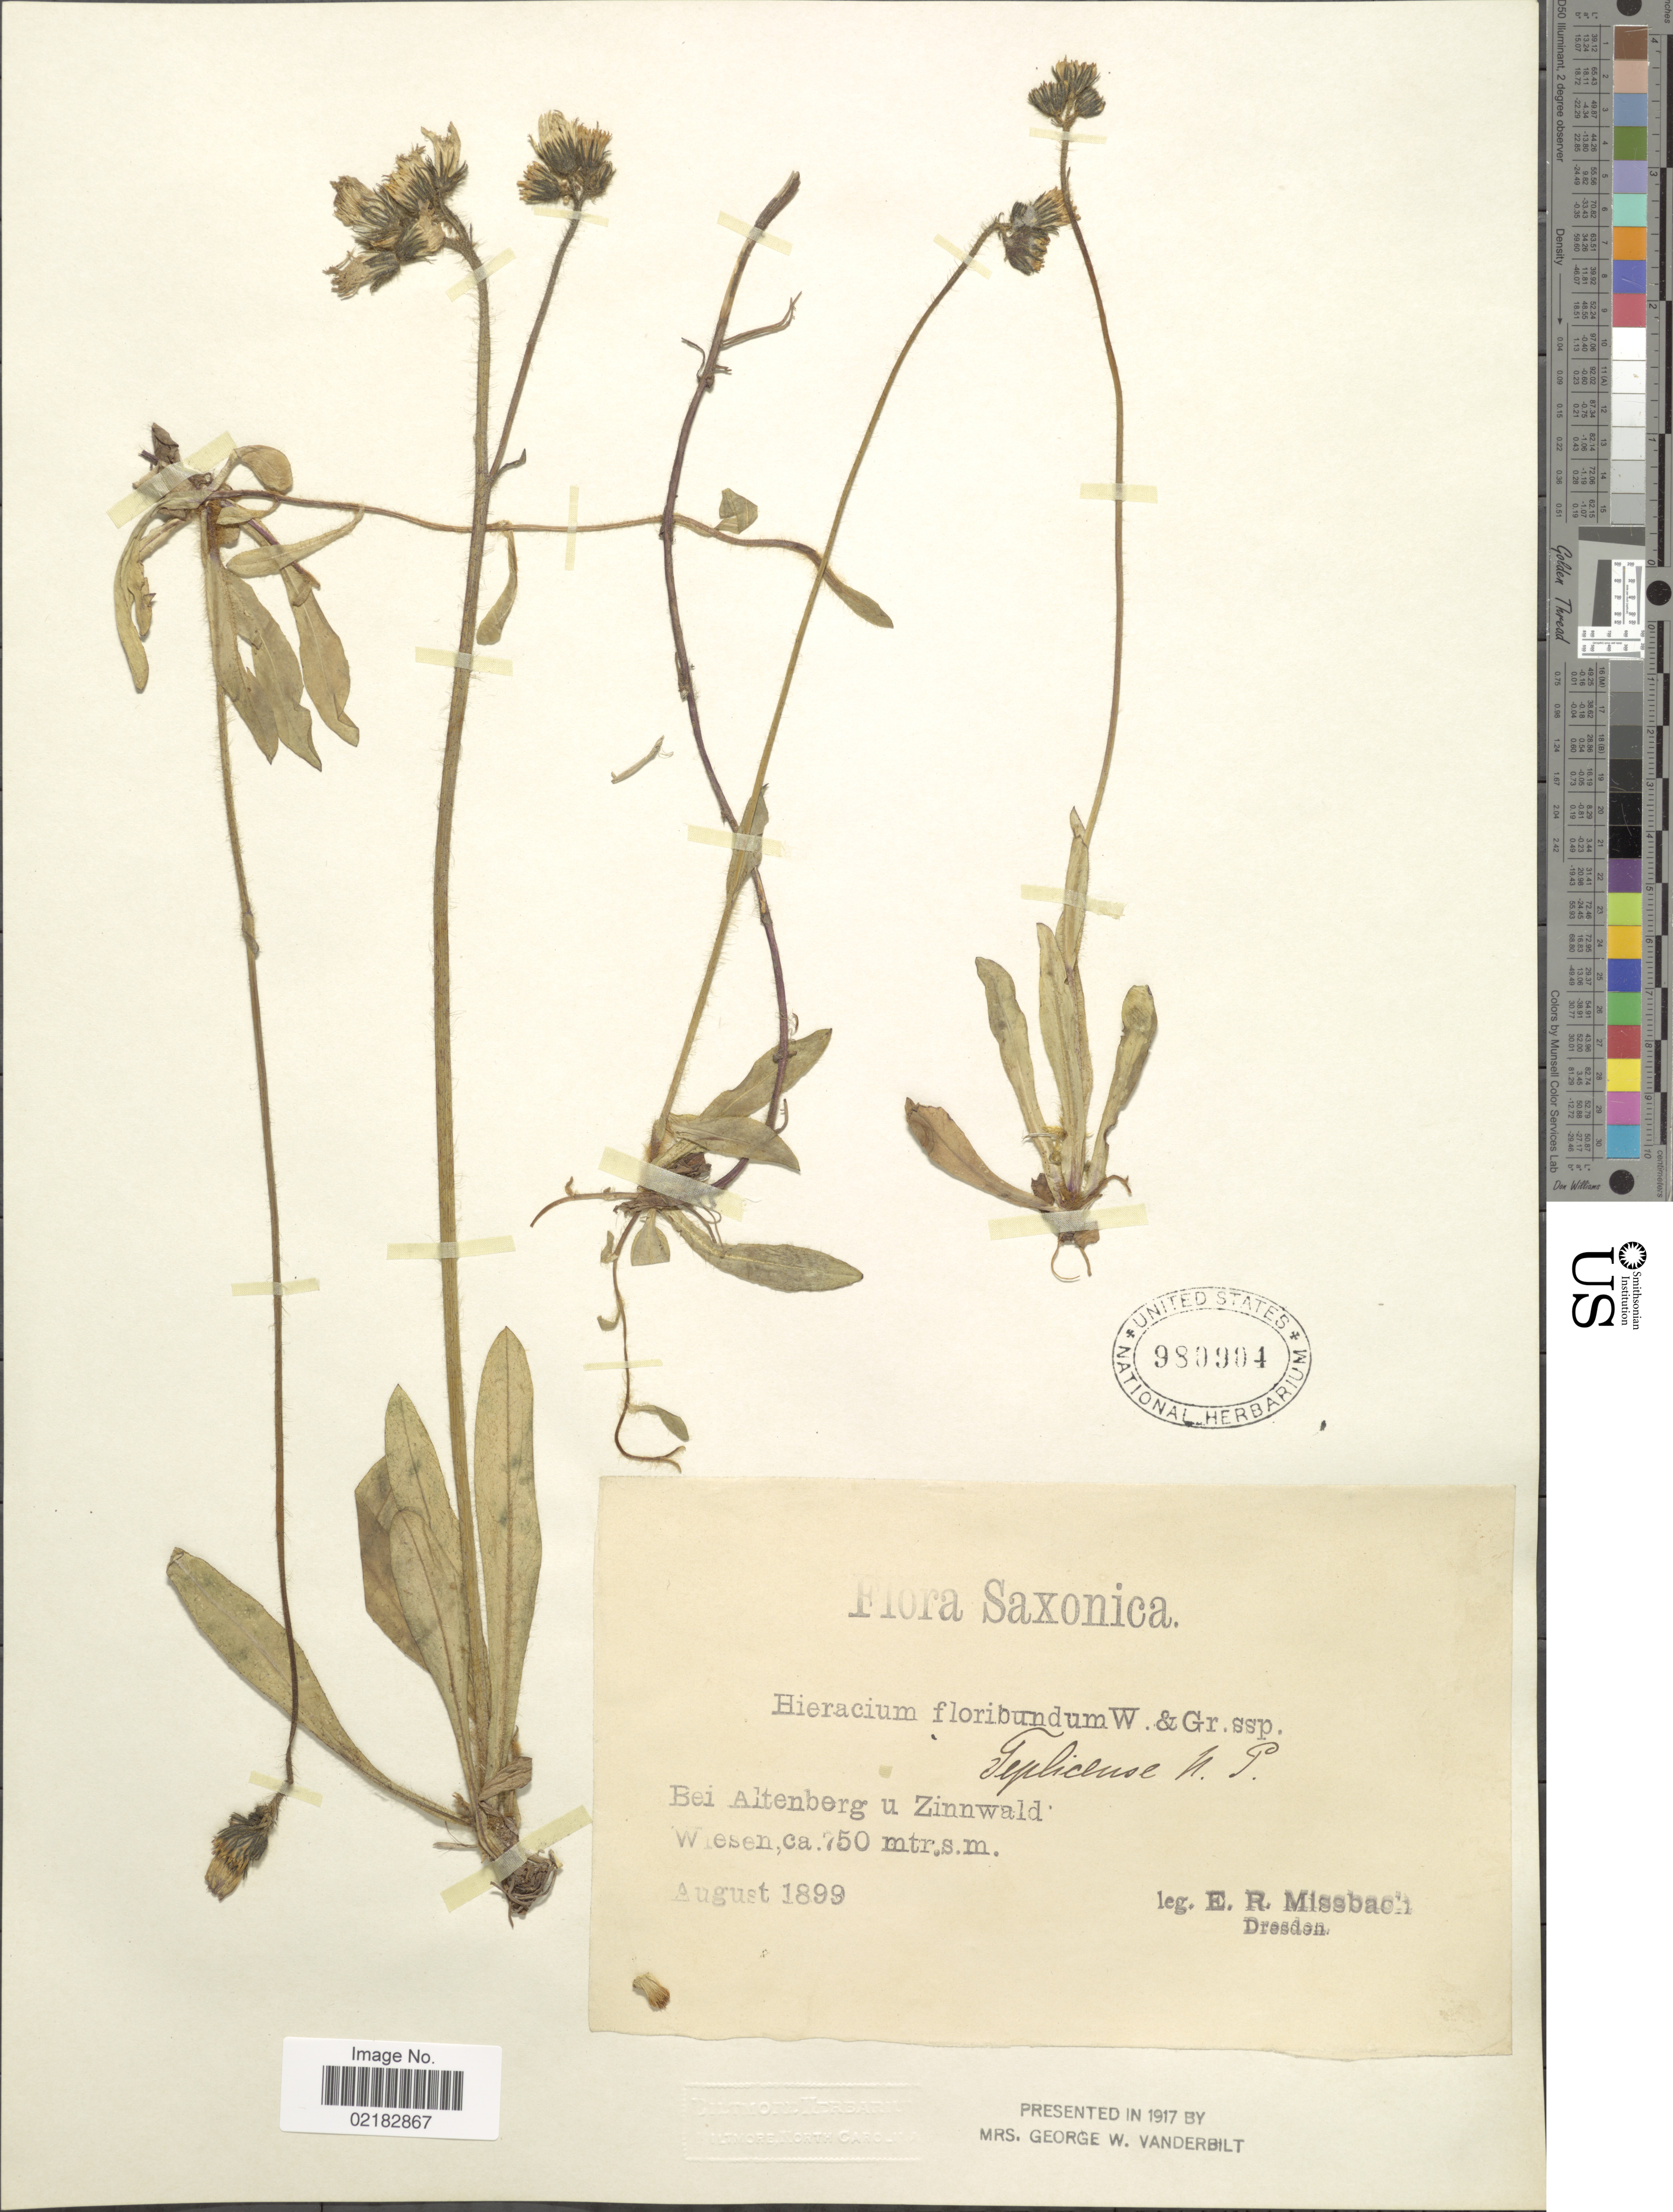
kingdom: Plantae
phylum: Tracheophyta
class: Magnoliopsida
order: Asterales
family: Asteraceae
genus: Pilosella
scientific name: Pilosella floribunda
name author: (Wimm. & Grab.) Fr. a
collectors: E. Missbach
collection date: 1899-08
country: Germany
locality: Saxonica, Bei Altenberg u Zinnwald, Wiesen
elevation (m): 750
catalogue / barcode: US 980904